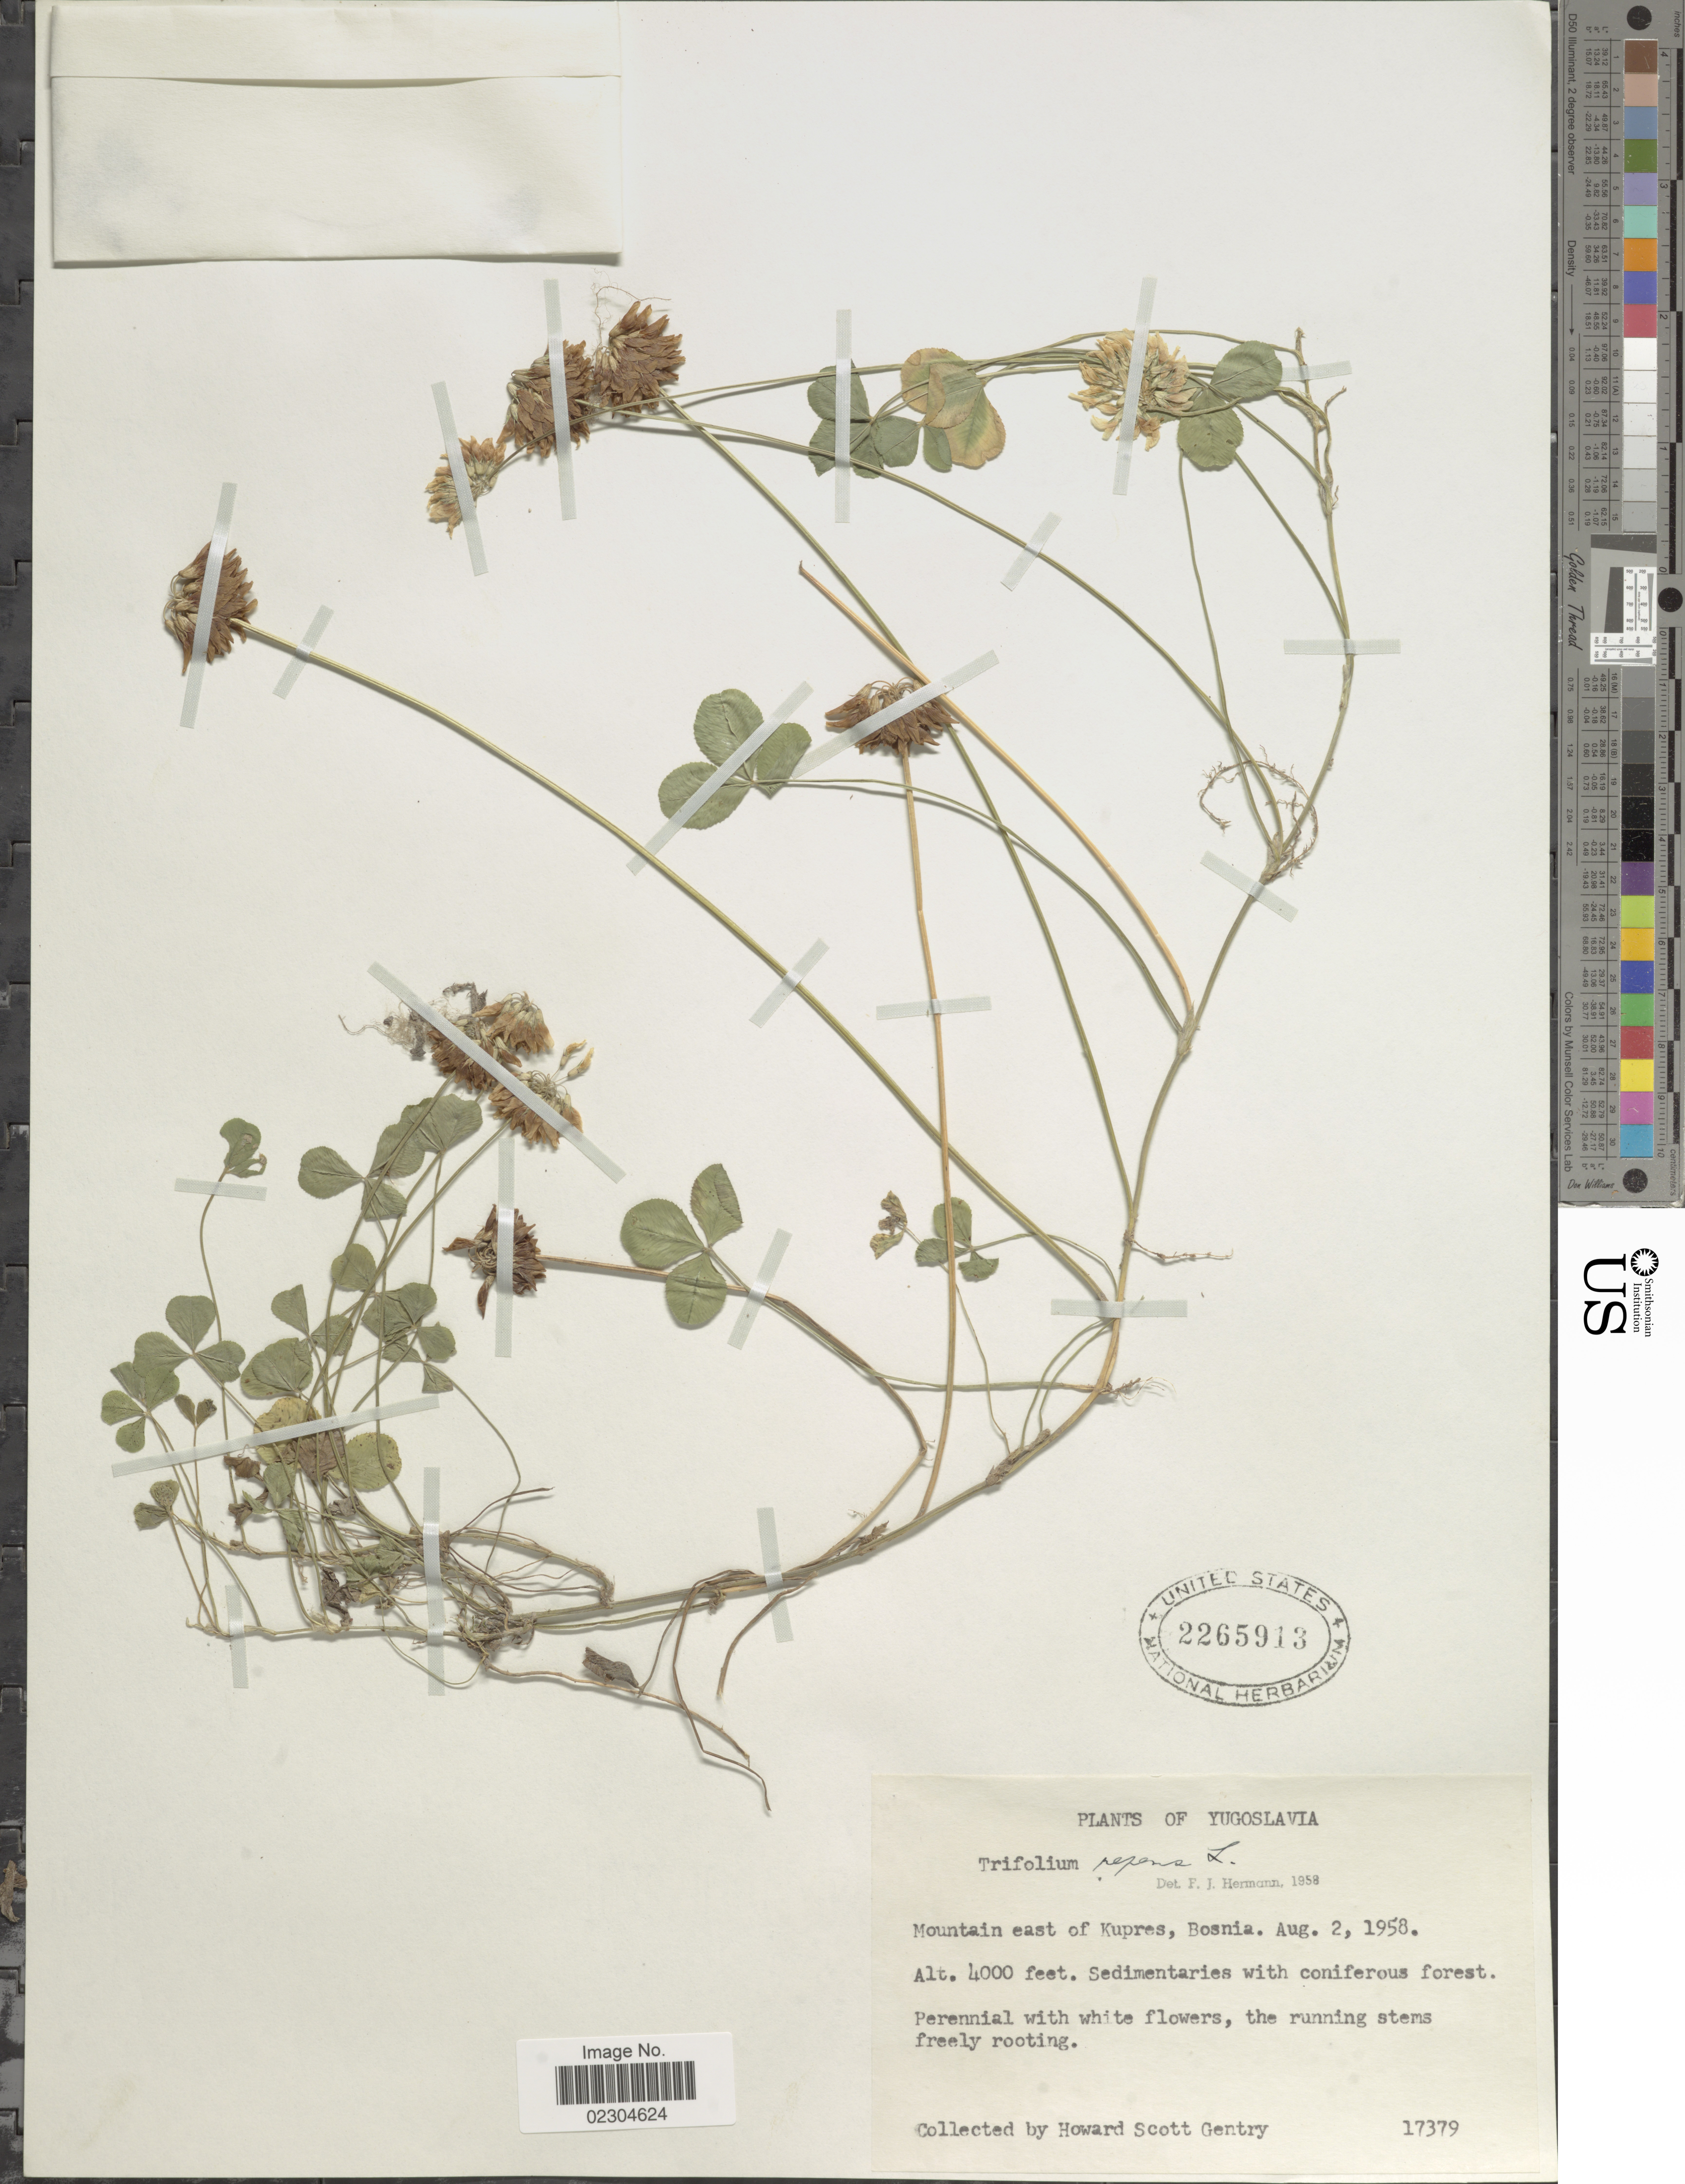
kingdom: Plantae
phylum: Tracheophyta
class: Magnoliopsida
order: Fabales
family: Fabaceae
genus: Trifolium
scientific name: Trifolium repens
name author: L.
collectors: H. S. Gentry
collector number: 17379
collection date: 1958-08-02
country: Bosnia and Herzegovina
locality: Yugoslavia, Mountain east of Kupres, Bosnia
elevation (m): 1219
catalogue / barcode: US 2265913